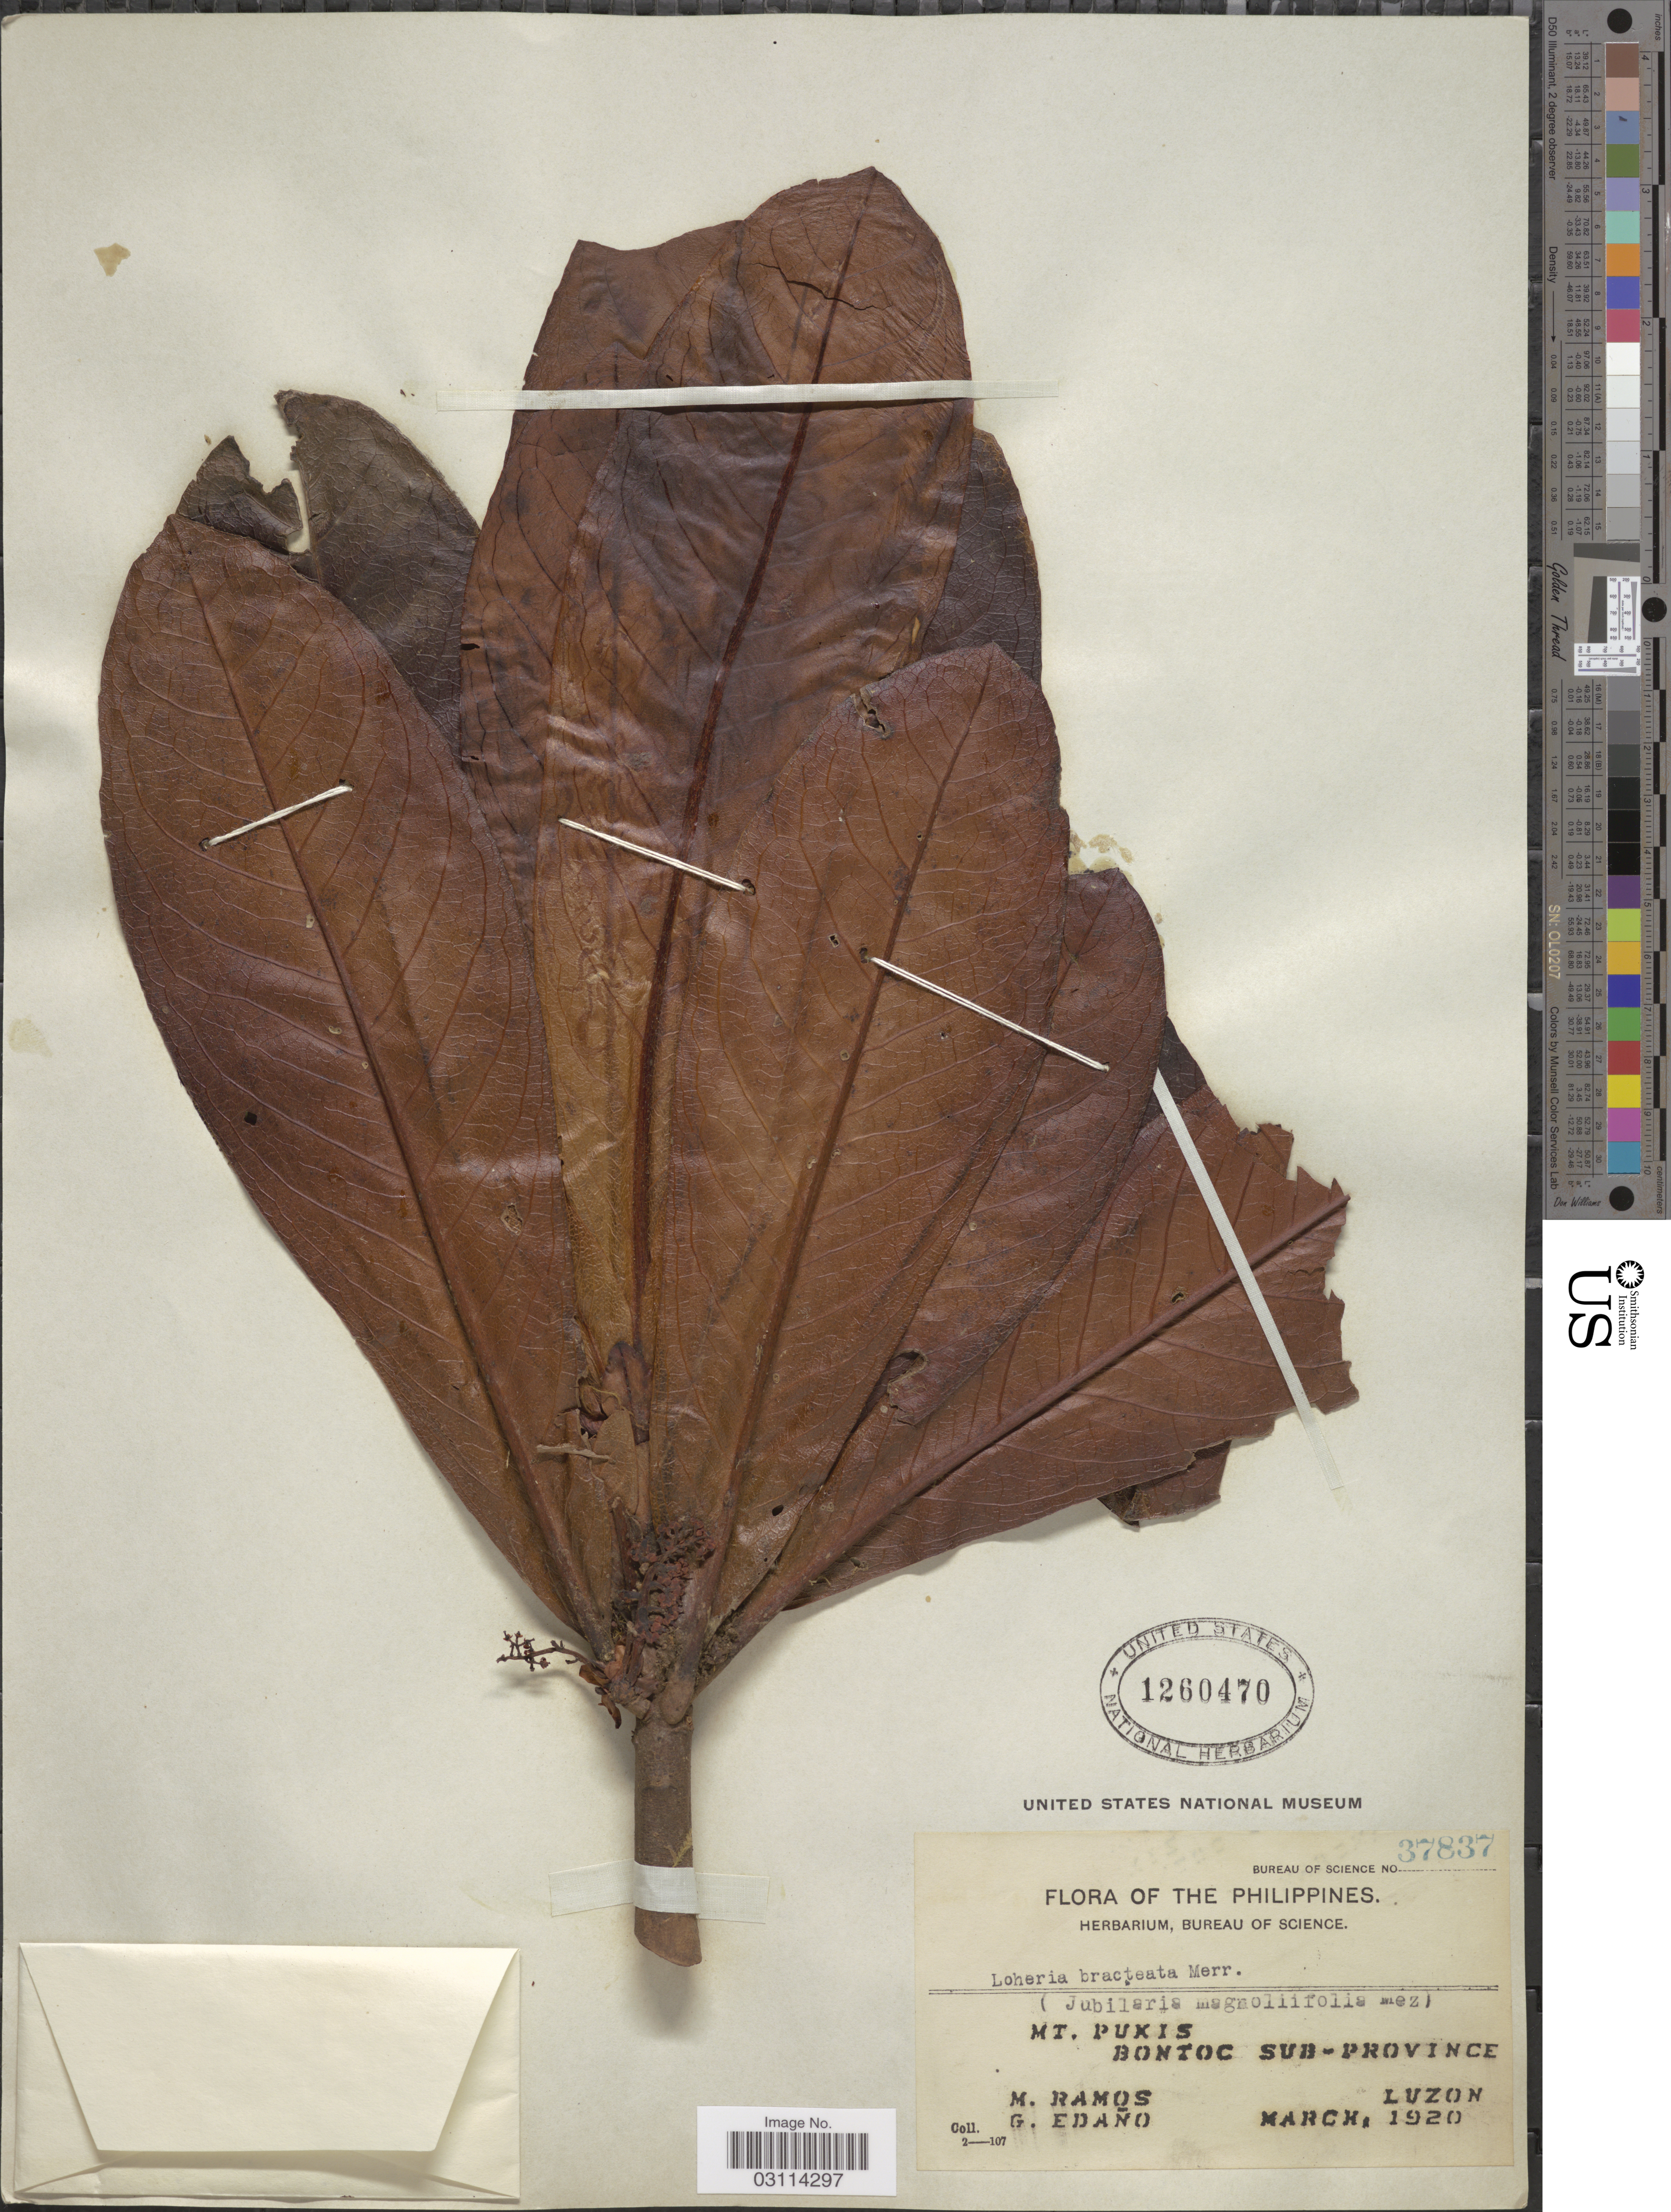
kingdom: Plantae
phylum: Tracheophyta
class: Magnoliopsida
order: Ericales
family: Primulaceae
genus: Loheria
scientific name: Loheria bracteata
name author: Merr.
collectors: M. Ramos & G. Edaño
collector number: Bureau of Science 37837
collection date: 1920-03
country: Philippines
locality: Mt. Pukis, Bontoc Sub-Province, Luzon.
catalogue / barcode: US 1260470